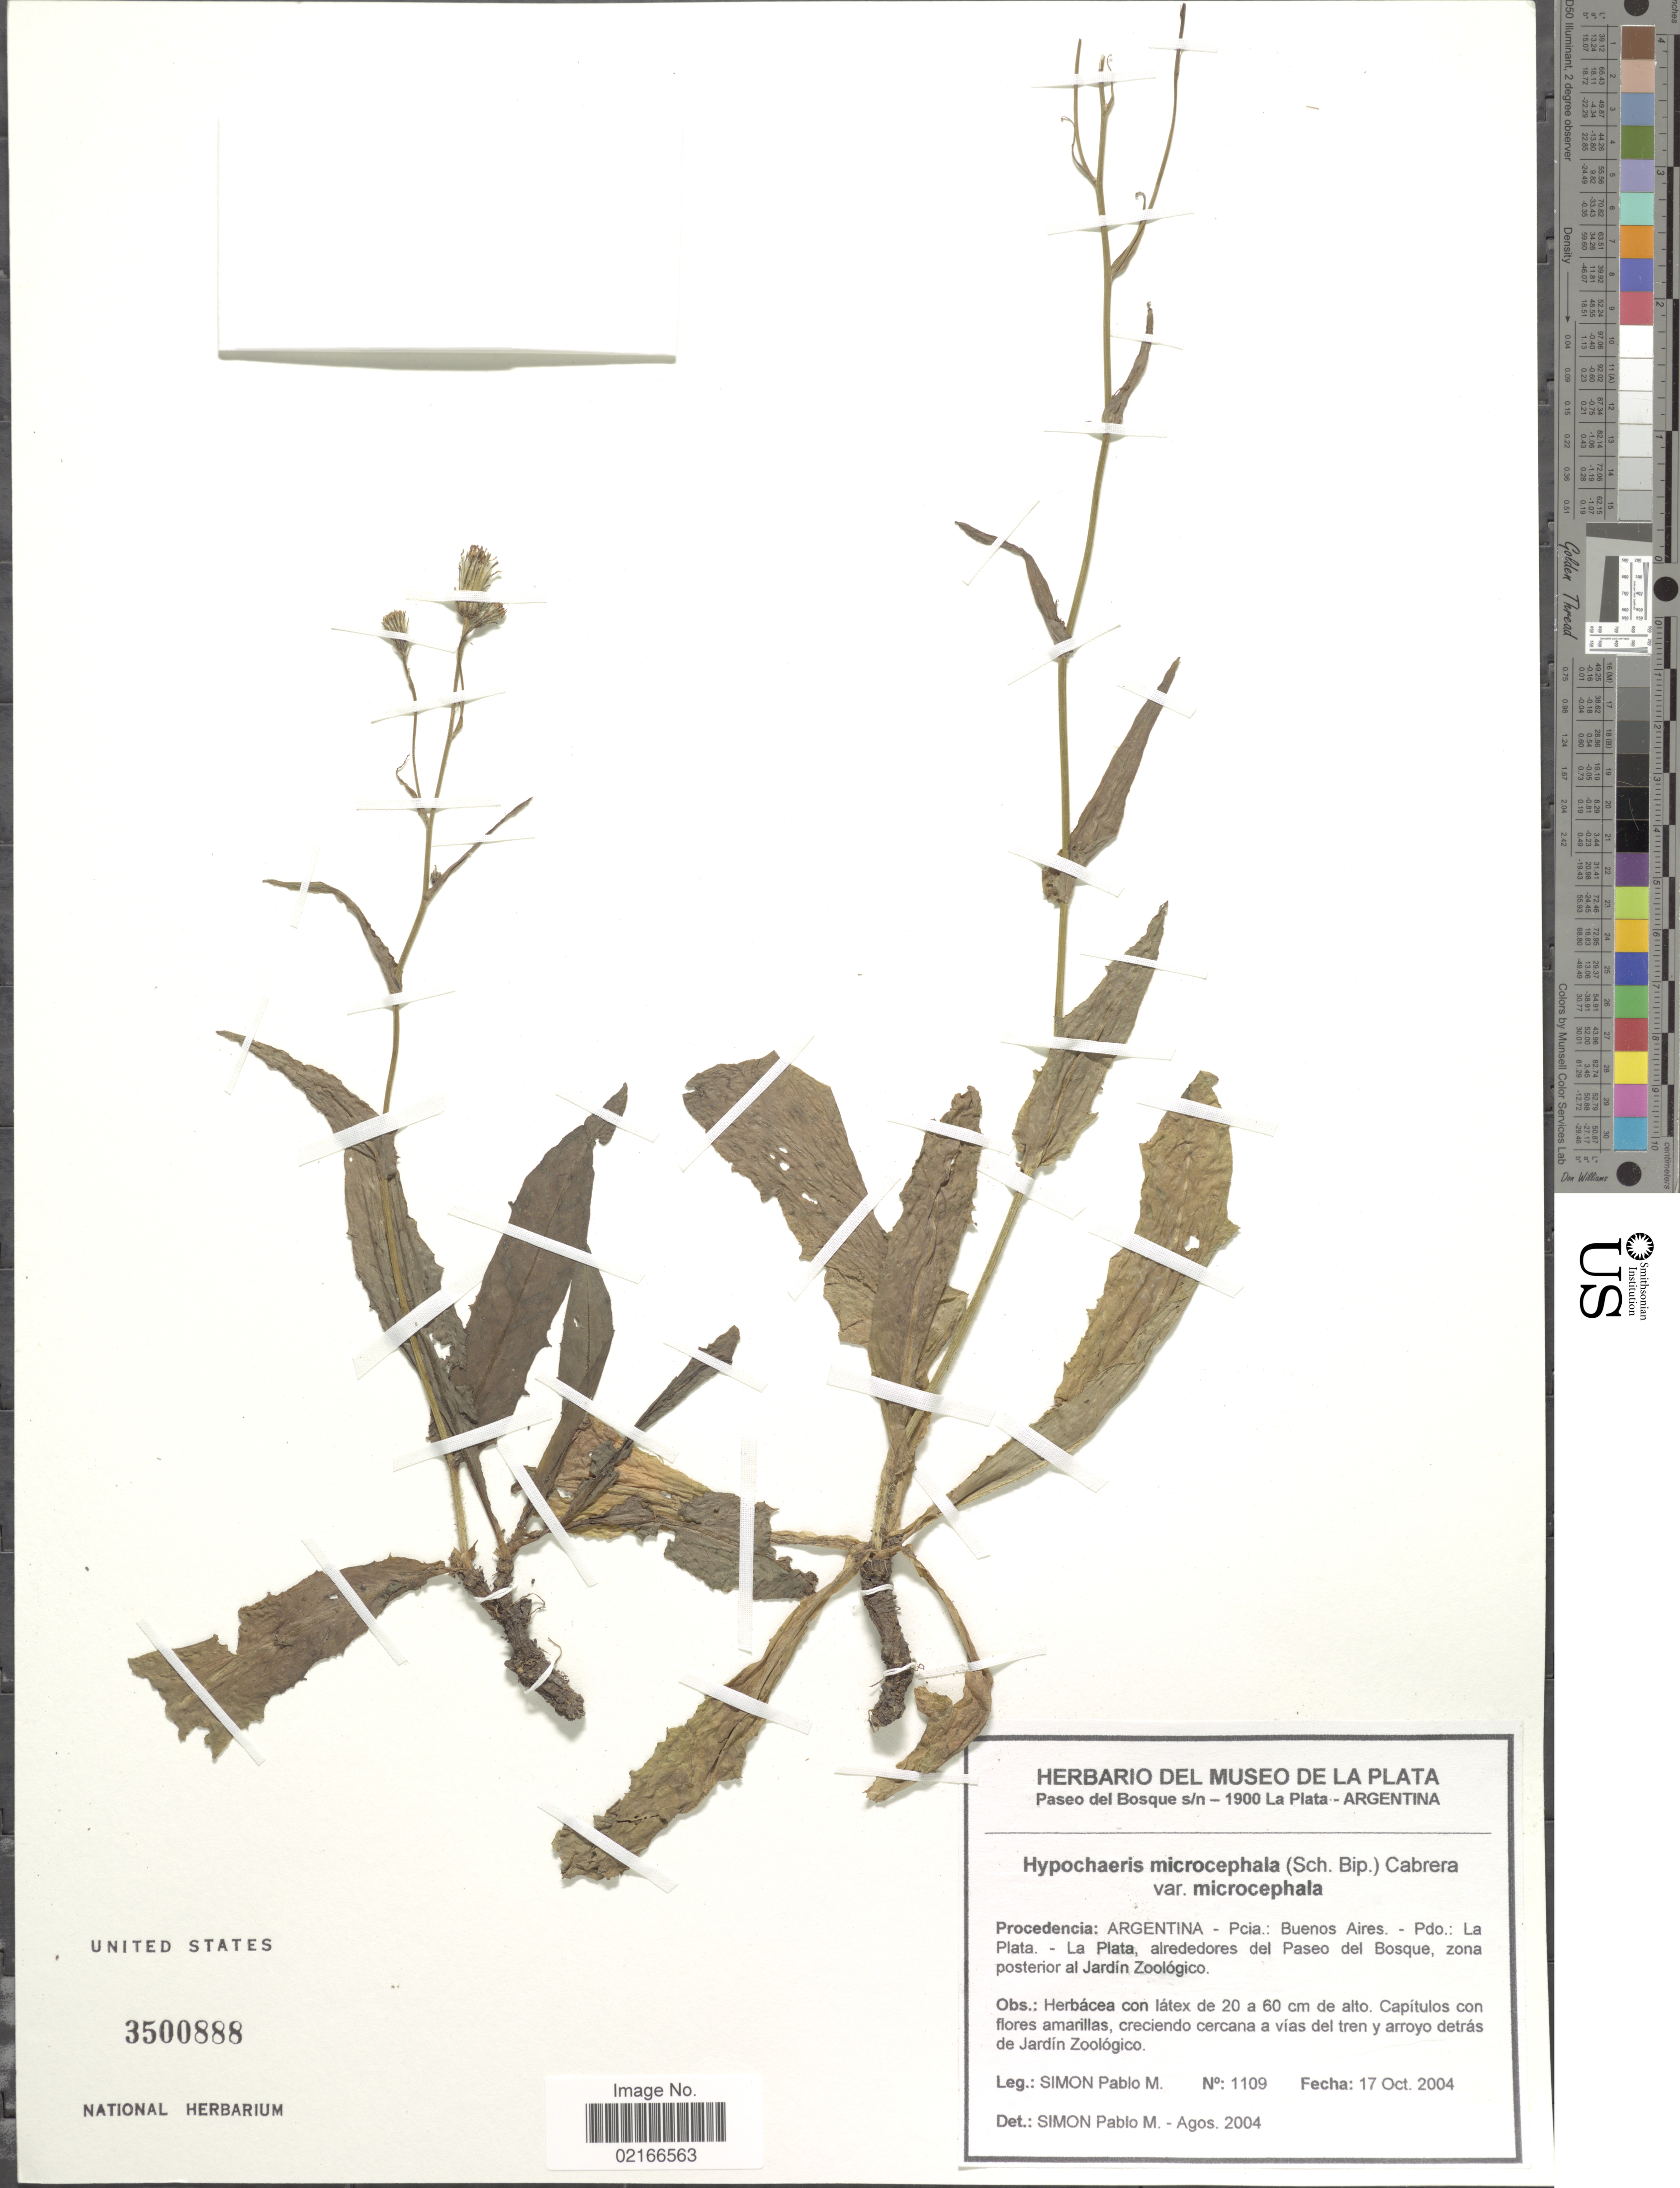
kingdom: Plantae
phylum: Tracheophyta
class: Magnoliopsida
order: Asterales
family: Asteraceae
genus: Hypochaeris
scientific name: Hypochaeris microcephala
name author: (Sch. Bip.) Cabrera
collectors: S. Pablo M.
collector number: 1109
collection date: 2004-10-17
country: Argentina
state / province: Buenos Aires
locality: Pdo.: La Plata. - La Plata, alrededores del Paseo del Bosque, zona posterior al Jardín Zoológico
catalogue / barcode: US 3500888